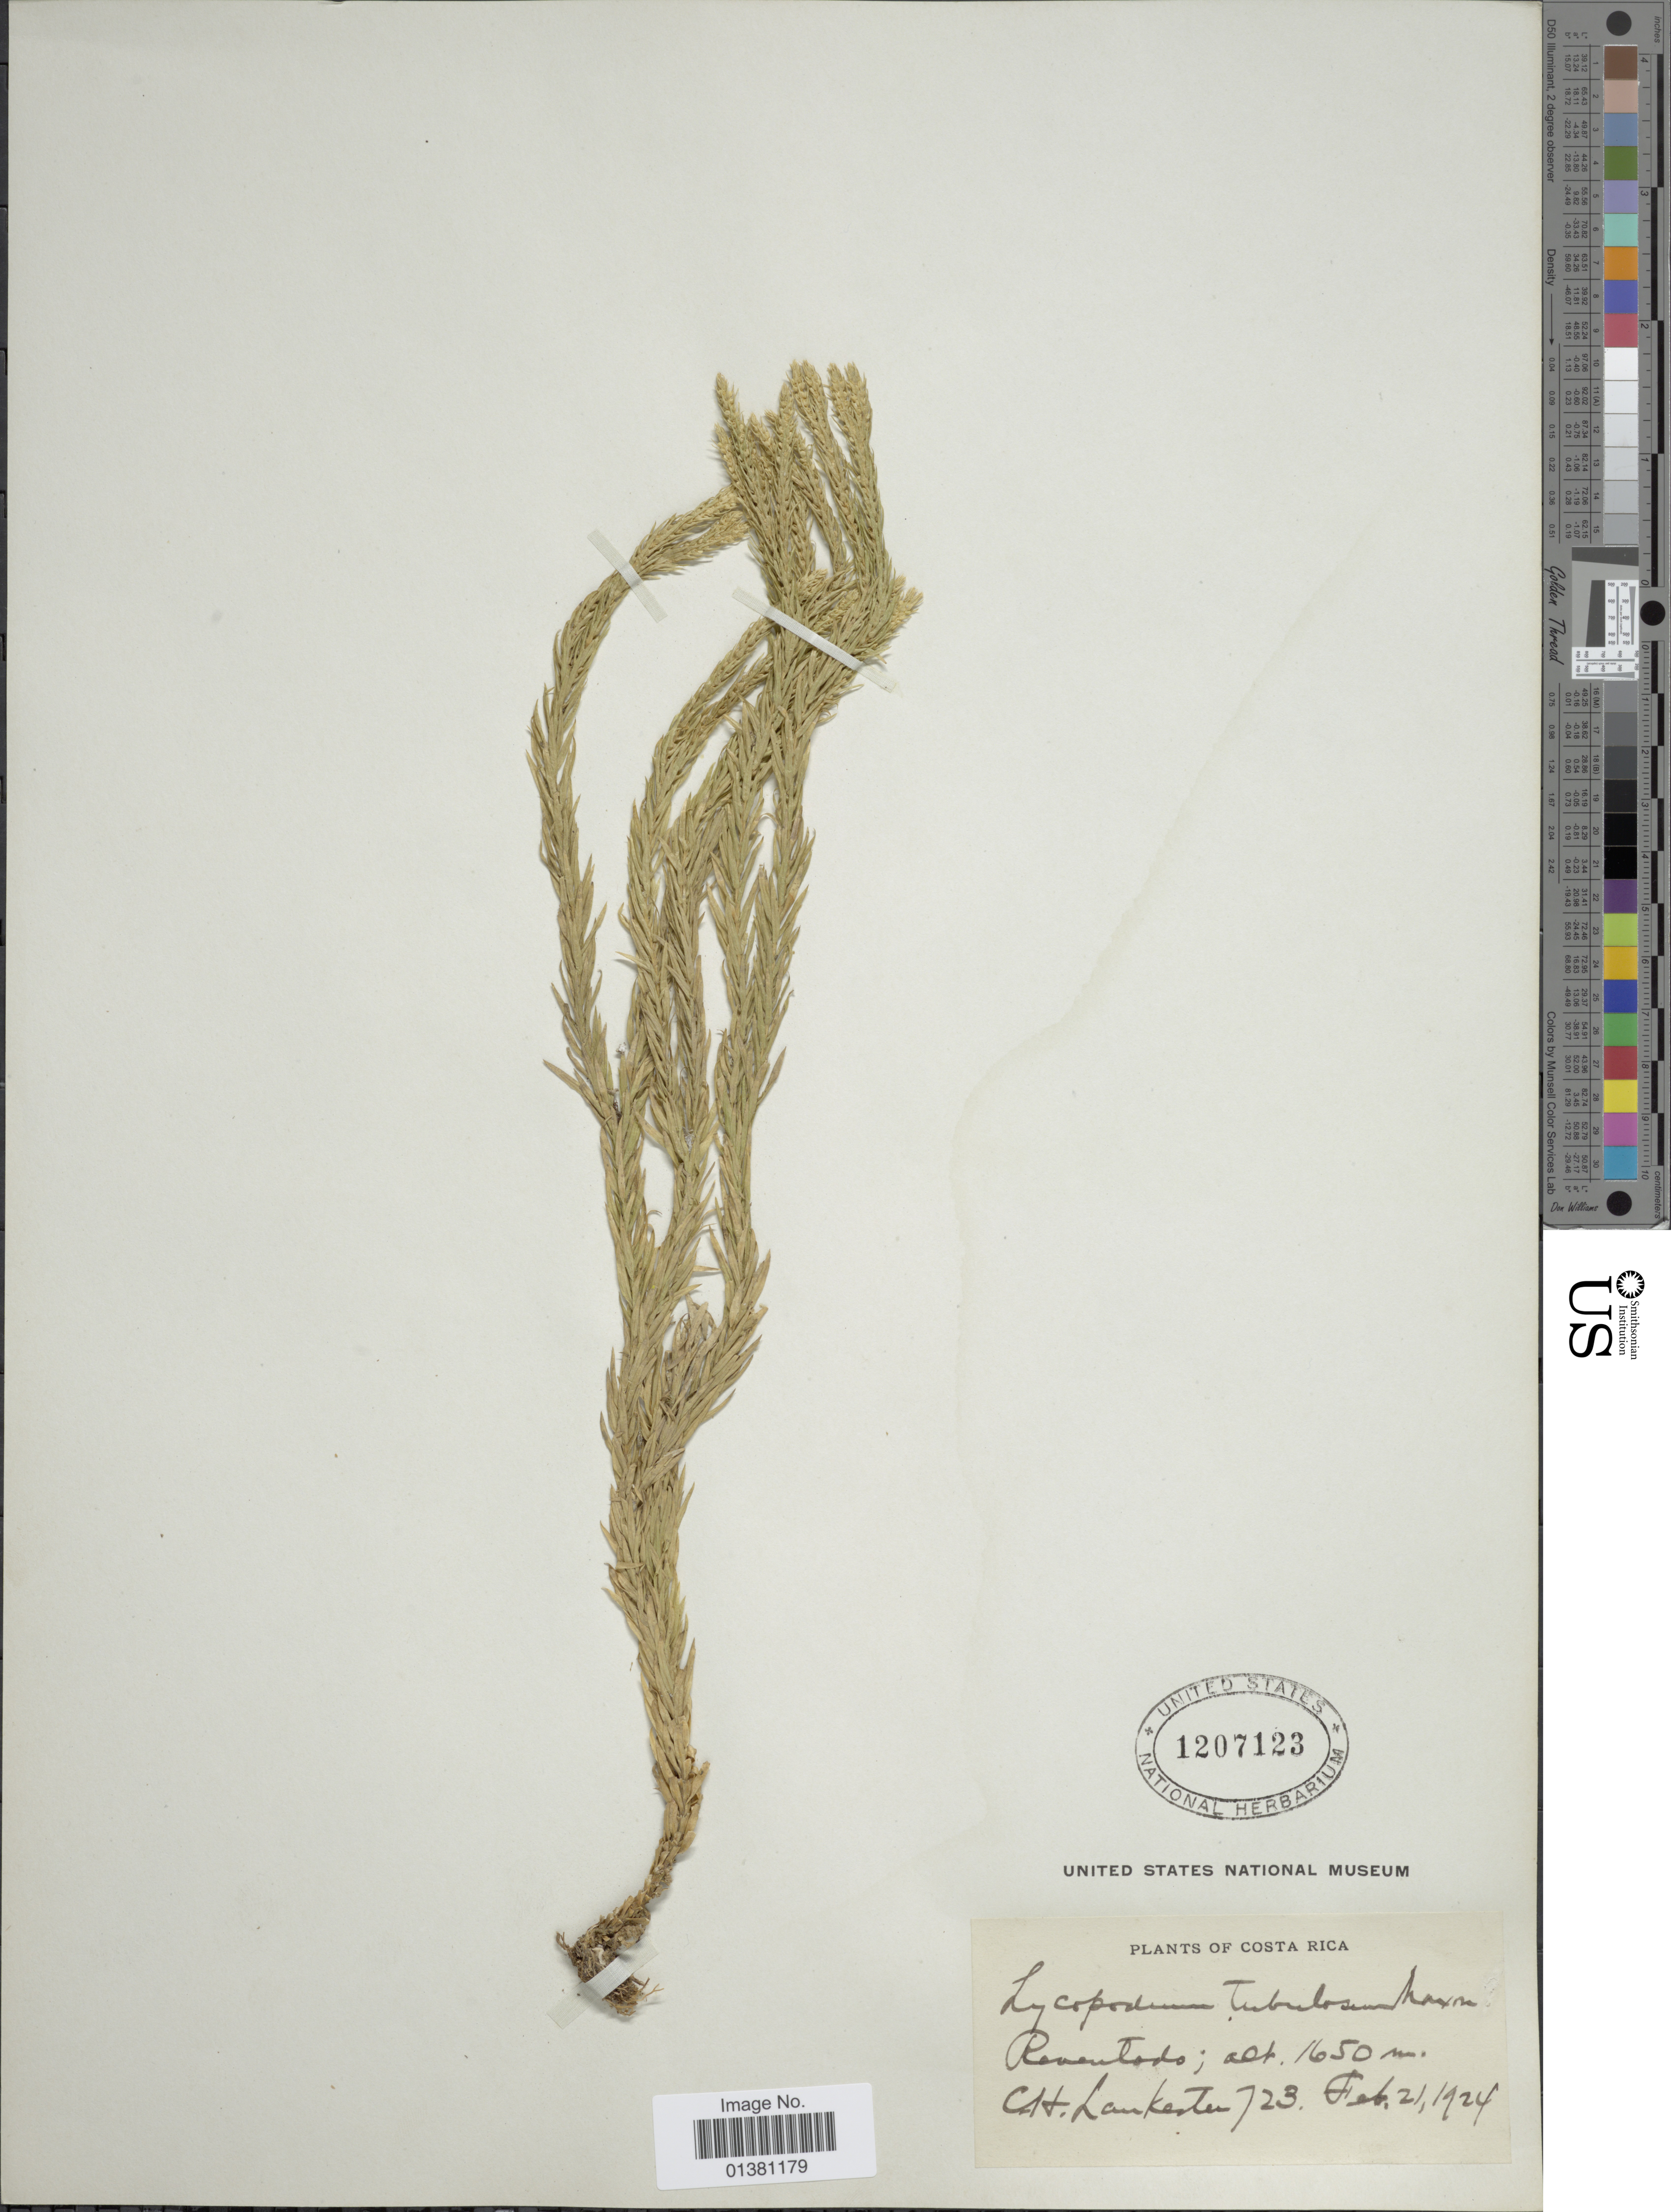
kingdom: Plantae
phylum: Tracheophyta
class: Lycopodiopsida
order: Lycopodiales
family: Lycopodiaceae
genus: Phlegmariurus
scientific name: Phlegmariurus tubulosus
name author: (Maxon) B. Øllg.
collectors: C. H. Lankester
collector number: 723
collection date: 1924-02-21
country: Costa Rica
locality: Reventado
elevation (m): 1650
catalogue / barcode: US 1207123